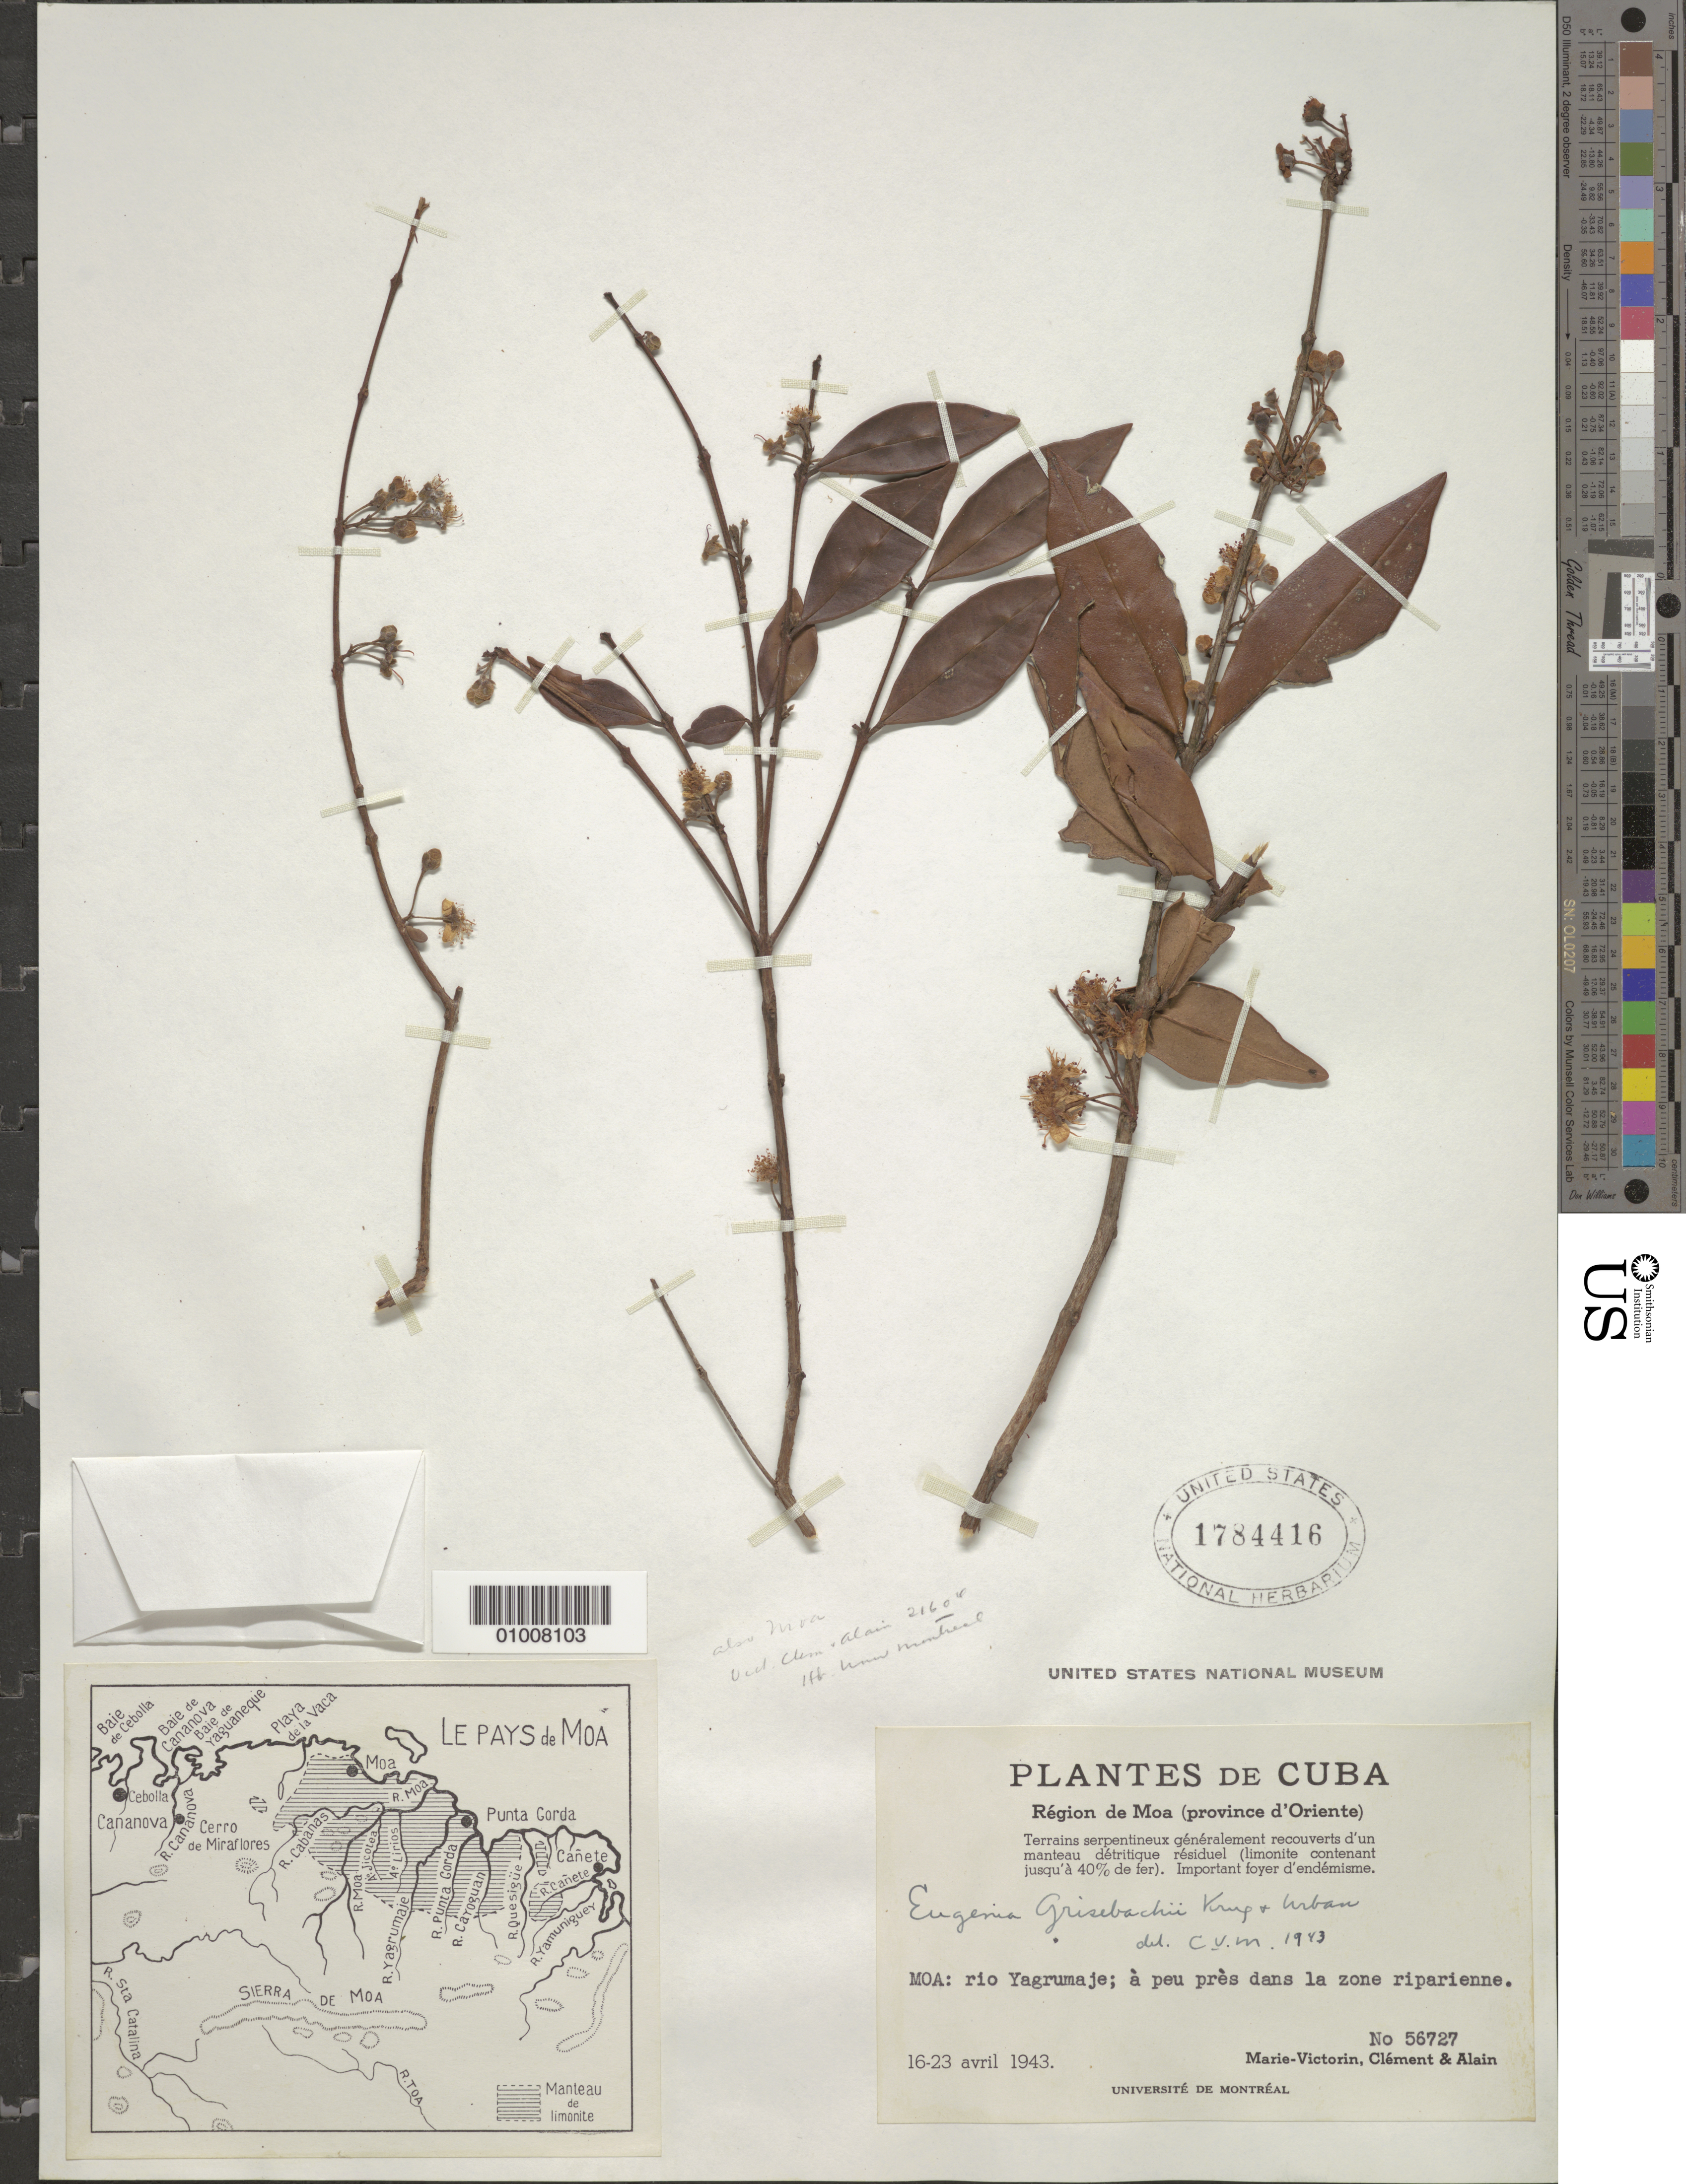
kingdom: Plantae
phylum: Tracheophyta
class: Magnoliopsida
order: Myrtales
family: Myrtaceae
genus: Eugenia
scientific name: Eugenia grisebachii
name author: Krug & Urb.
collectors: Fr. Marie-Victorin, Bro. Clemente & A. H. Liogier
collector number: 56727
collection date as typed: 16 Apr 1943 to 23 Apr 1923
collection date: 1923-04-23/1943-04-16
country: Cuba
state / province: Holguín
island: Cuba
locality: Moa: rio Yagrumaje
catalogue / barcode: US 1784416